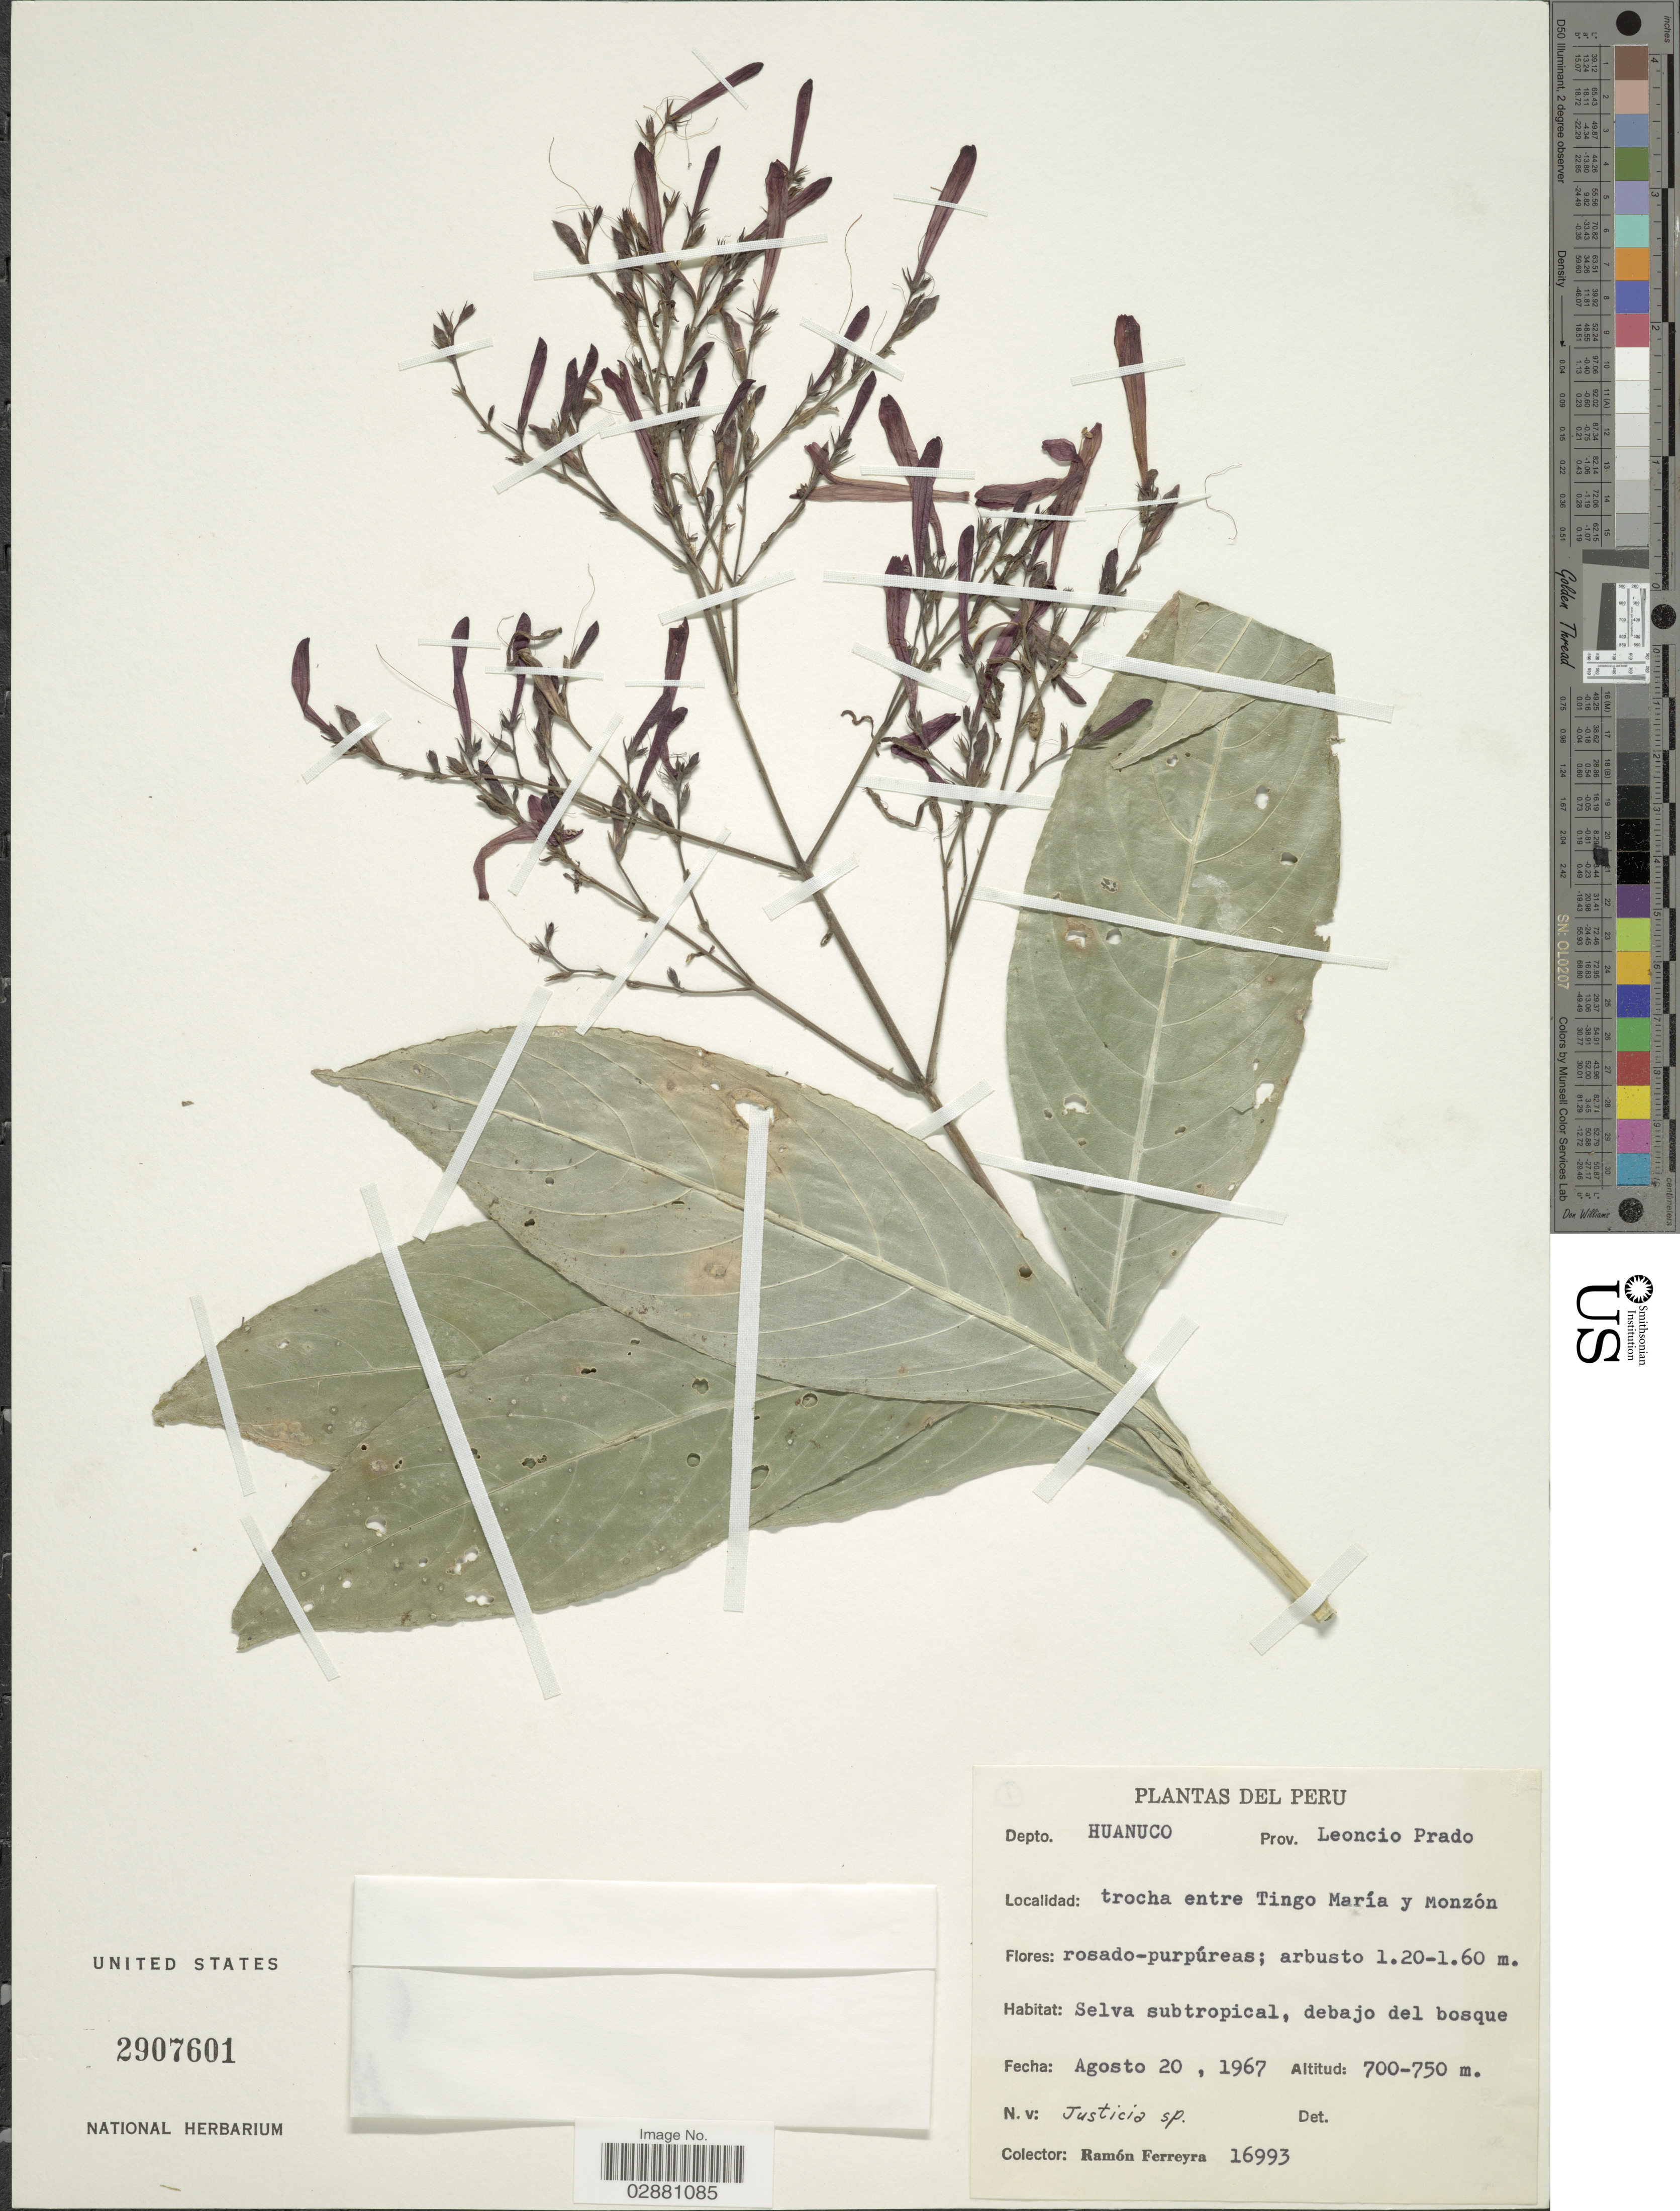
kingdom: Plantae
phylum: Tracheophyta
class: Magnoliopsida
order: Lamiales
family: Acanthaceae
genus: Justicia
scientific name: Justicia sp.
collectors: R. A. Ferreyra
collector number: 16993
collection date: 1967-08-20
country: Peru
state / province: Huánuco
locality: Depto. Huanuco. Prov. Leoncio Prado. Trocha entre Tingo María y Monzón.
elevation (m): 700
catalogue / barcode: US 2907601